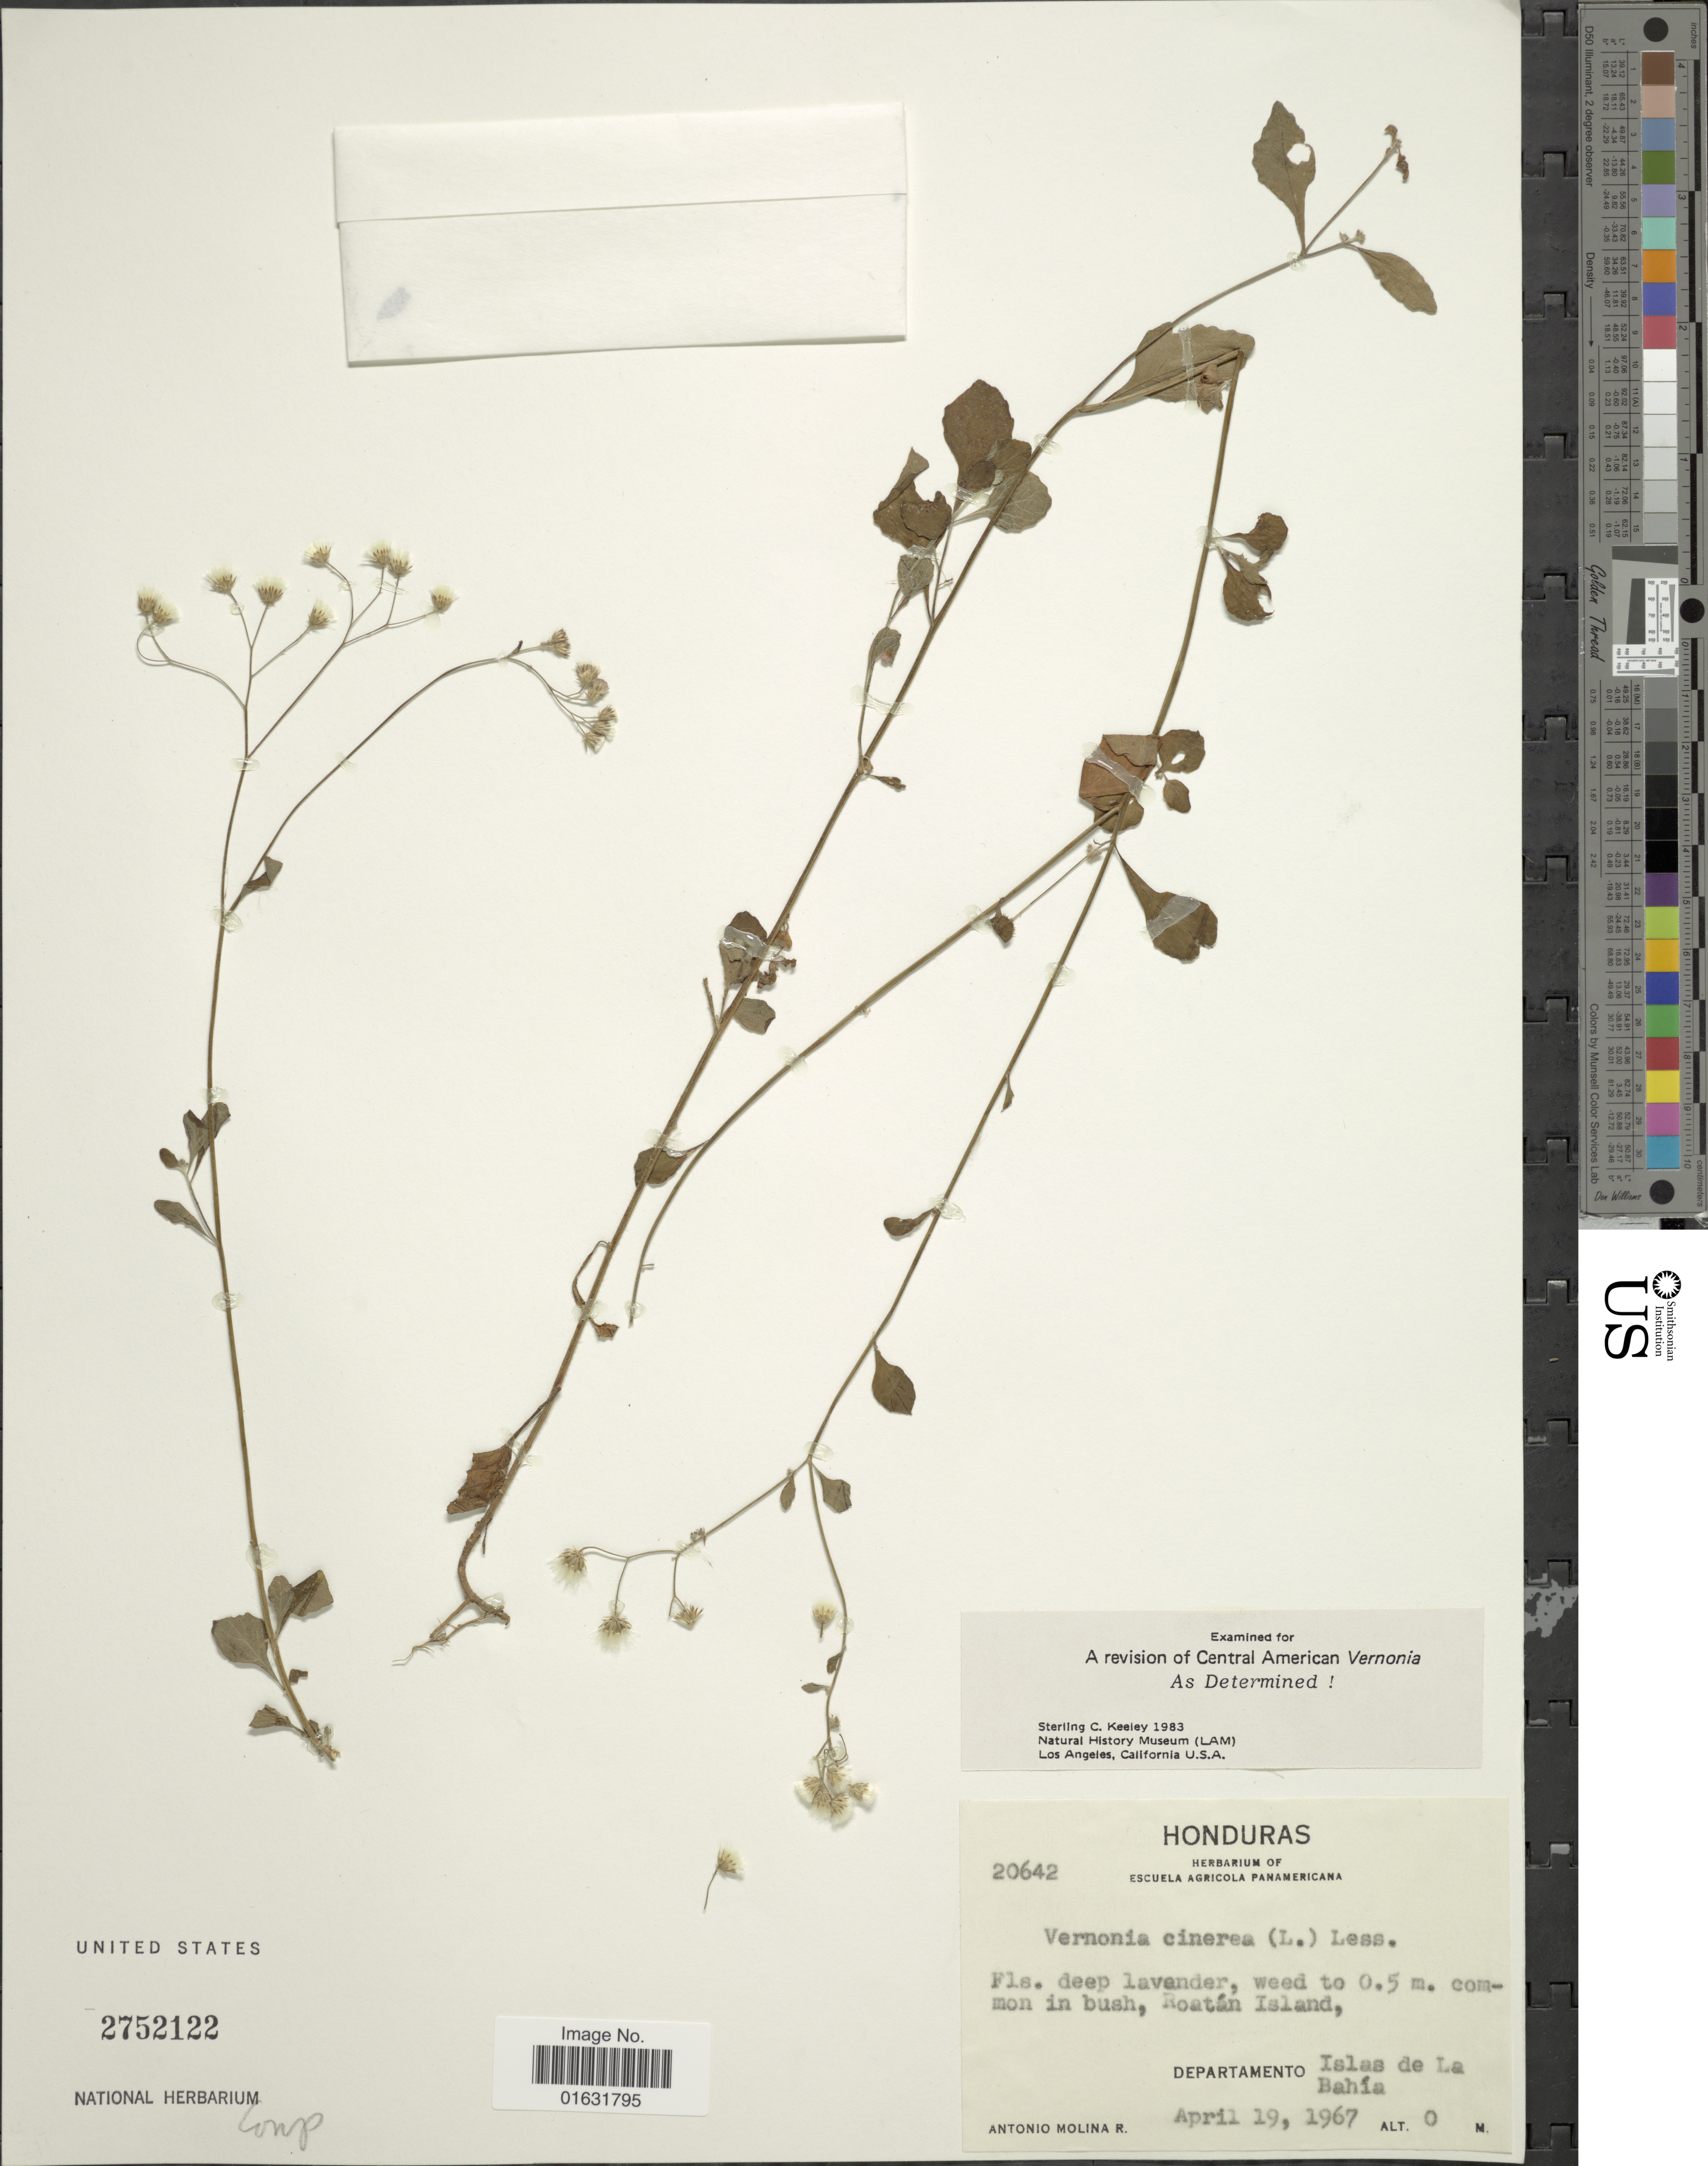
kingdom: Plantae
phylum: Tracheophyta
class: Magnoliopsida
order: Asterales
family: Asteraceae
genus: Cyanthillium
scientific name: Cyanthillium cinereum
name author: (L.) H. Rob.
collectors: A. Molina R.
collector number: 20642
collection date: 1967-04-19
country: Honduras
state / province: Islas de la Bahía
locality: Roatán Island, Departamento Islas de la Bahia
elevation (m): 0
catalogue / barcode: US 2752122